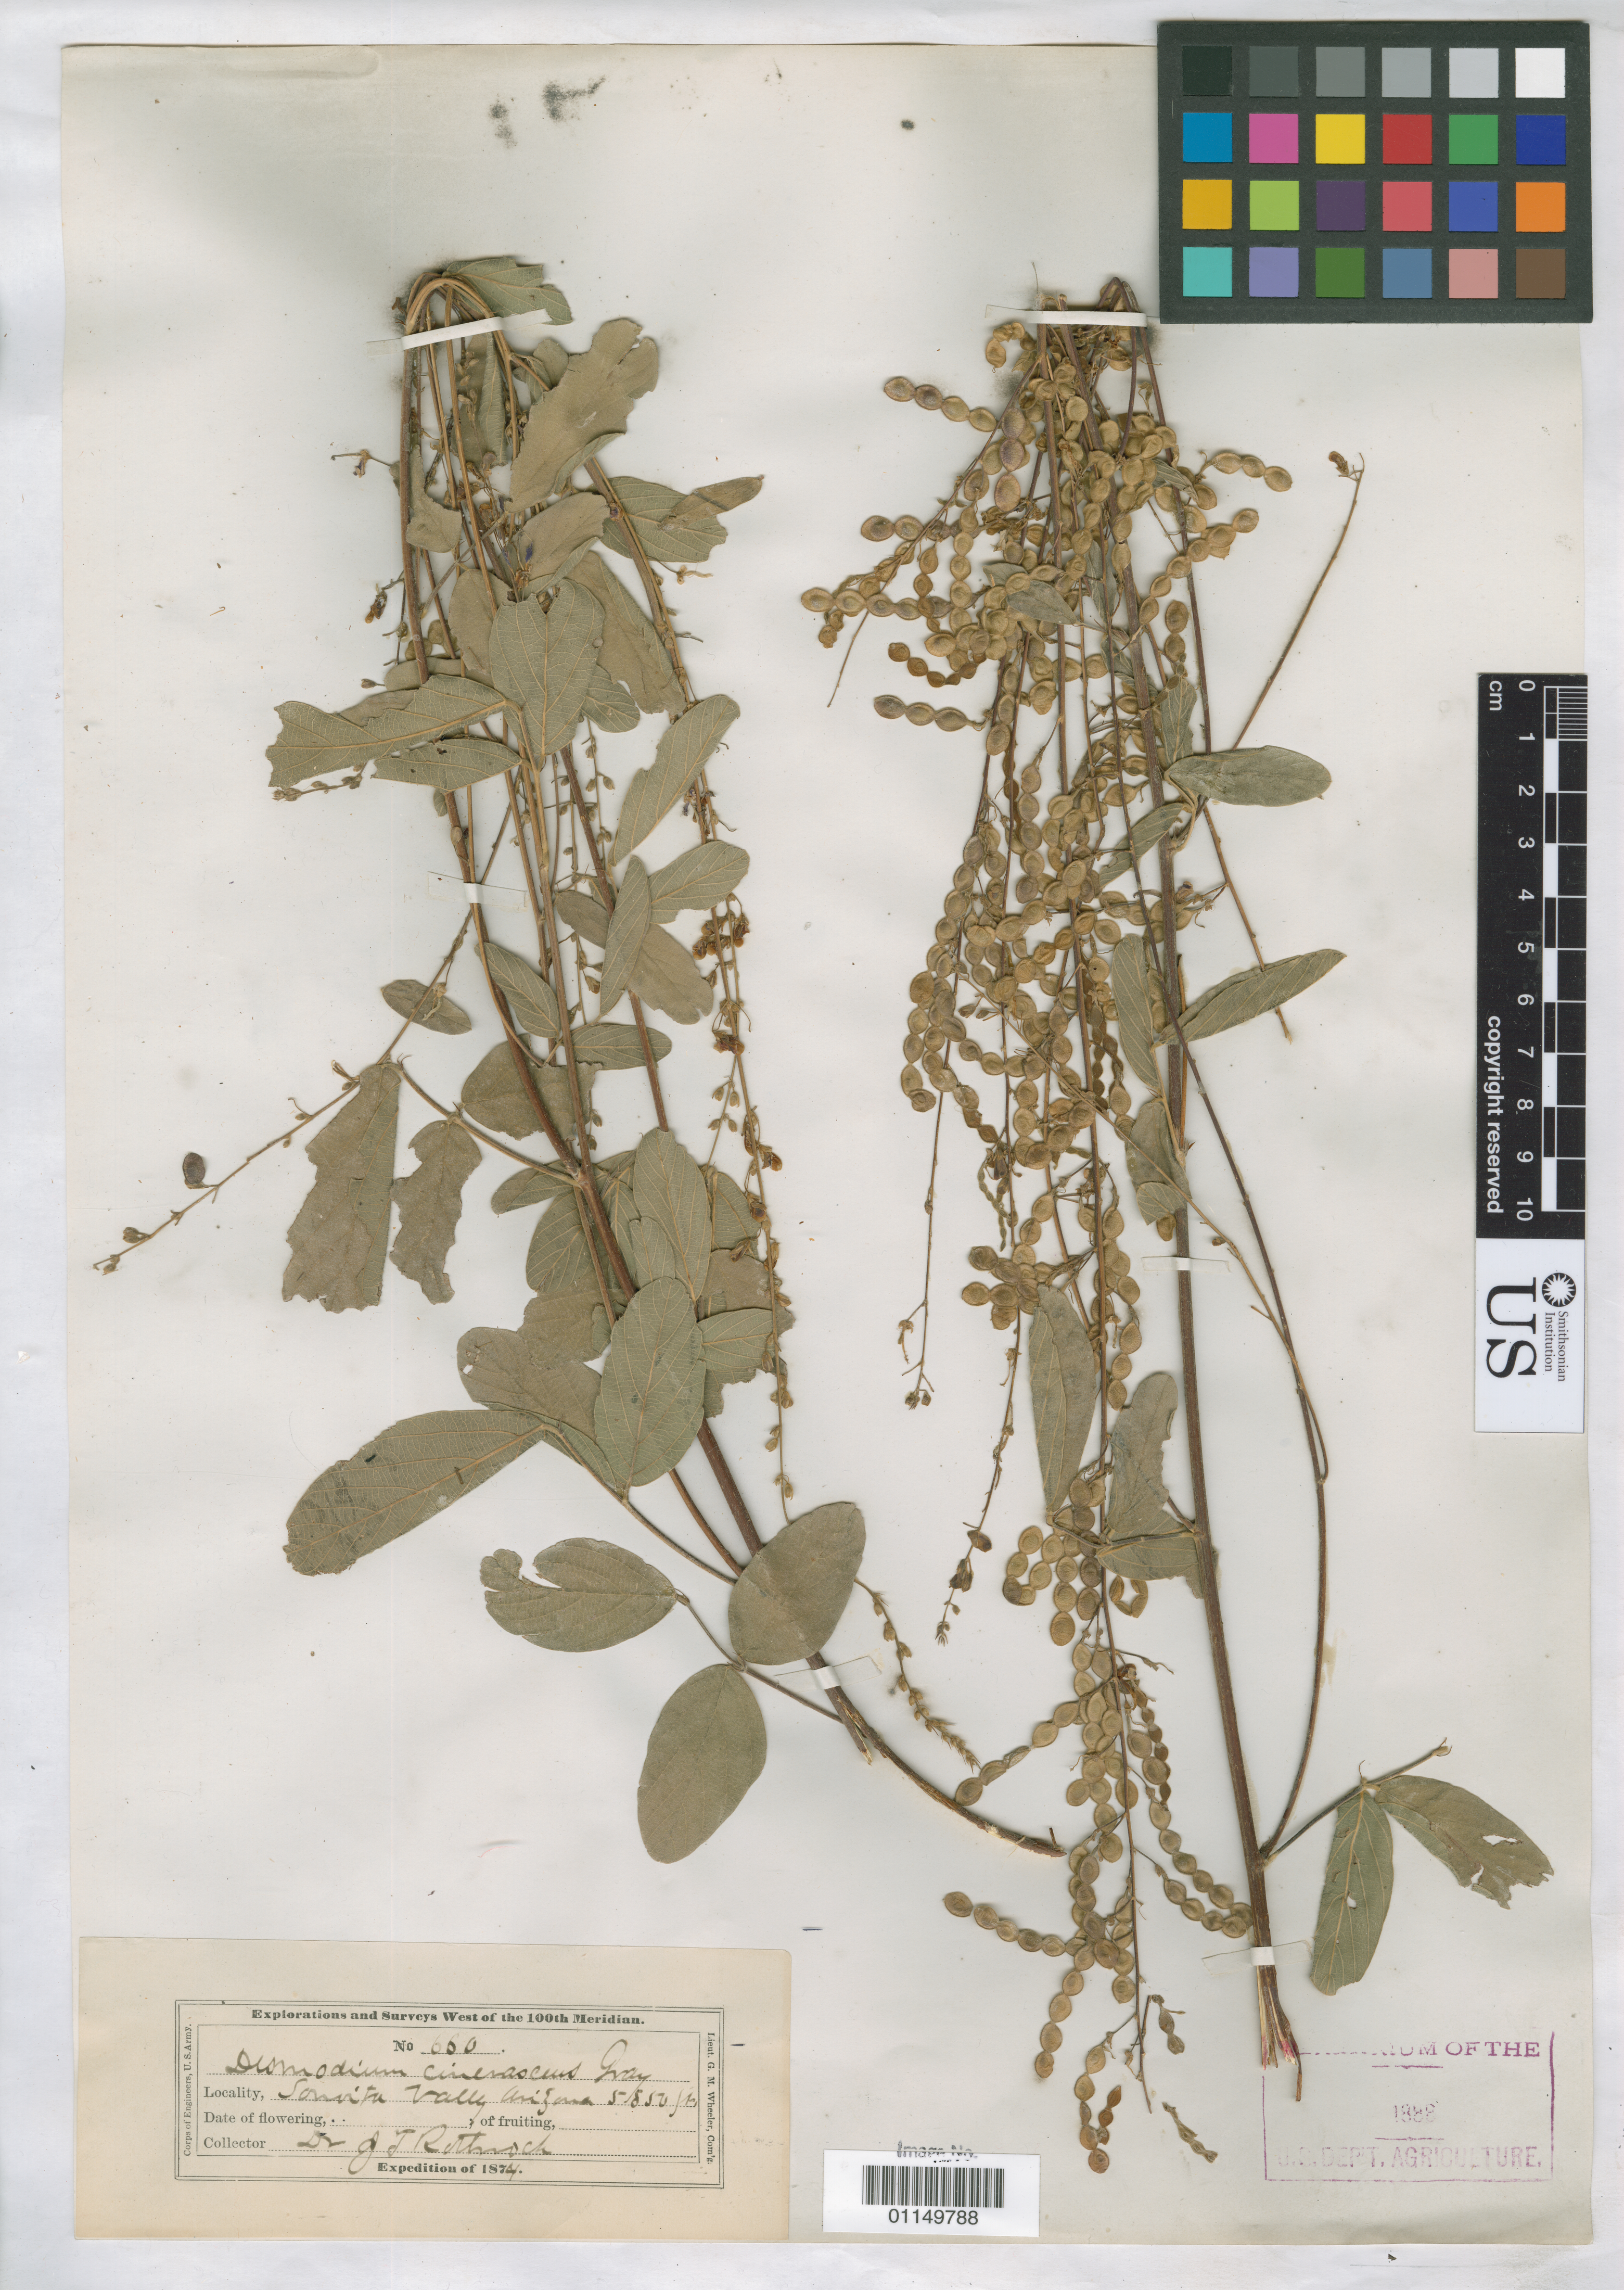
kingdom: Plantae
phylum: Tracheophyta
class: Magnoliopsida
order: Fabales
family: Fabaceae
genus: Desmodium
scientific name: Desmodium cinerascens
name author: A. Gray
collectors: J. T. Rothrock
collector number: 660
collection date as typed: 1874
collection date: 1874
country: United States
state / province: Arizona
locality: Sonvita valley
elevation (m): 1783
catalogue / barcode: US 1